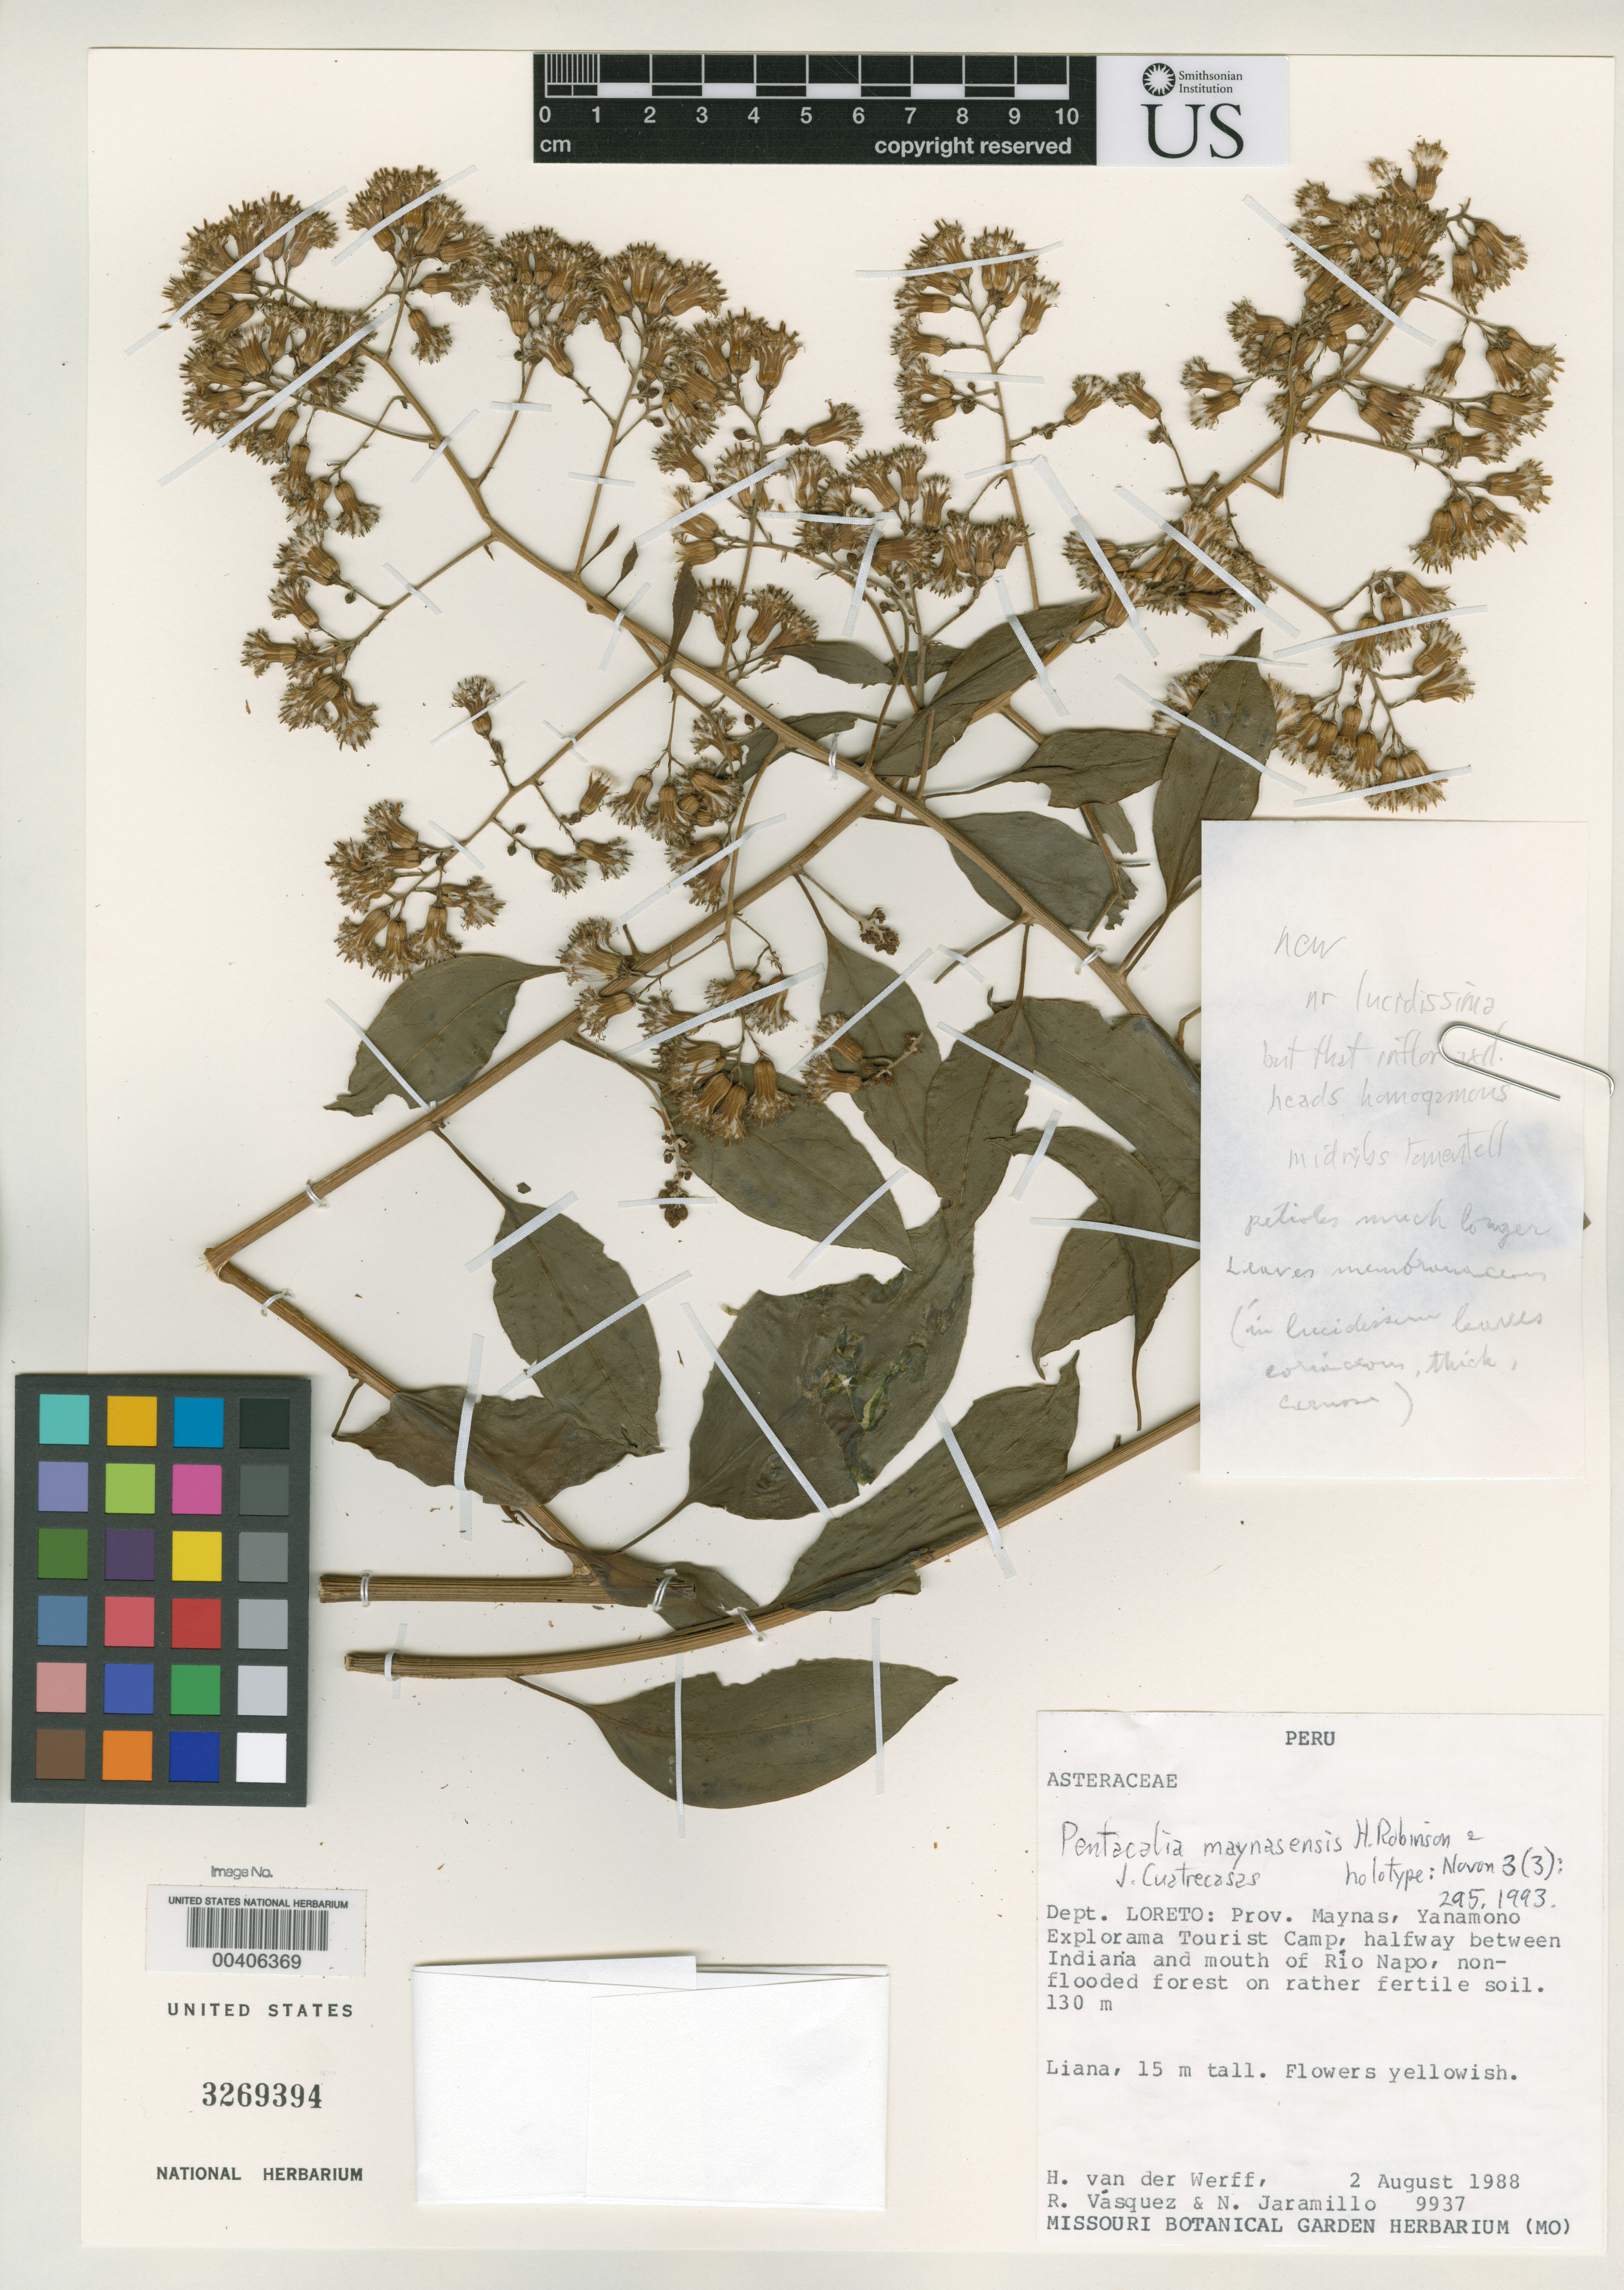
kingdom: Plantae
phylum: Tracheophyta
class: Magnoliopsida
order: Asterales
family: Asteraceae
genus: Pentacalia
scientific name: Pentacalia maynasensis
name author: H. Rob. & Cuatrec.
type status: Holotype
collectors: H. van der Werff, R. Vasquez & N. Jaramillo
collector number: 9937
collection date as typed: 02 Aug 1988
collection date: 1988-08-02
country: Peru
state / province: Loreto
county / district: Maynas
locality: Yanamono Explorama tourist camp, halfway between Indiana & mouth of Rio Napo.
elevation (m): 130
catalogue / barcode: US 3269394